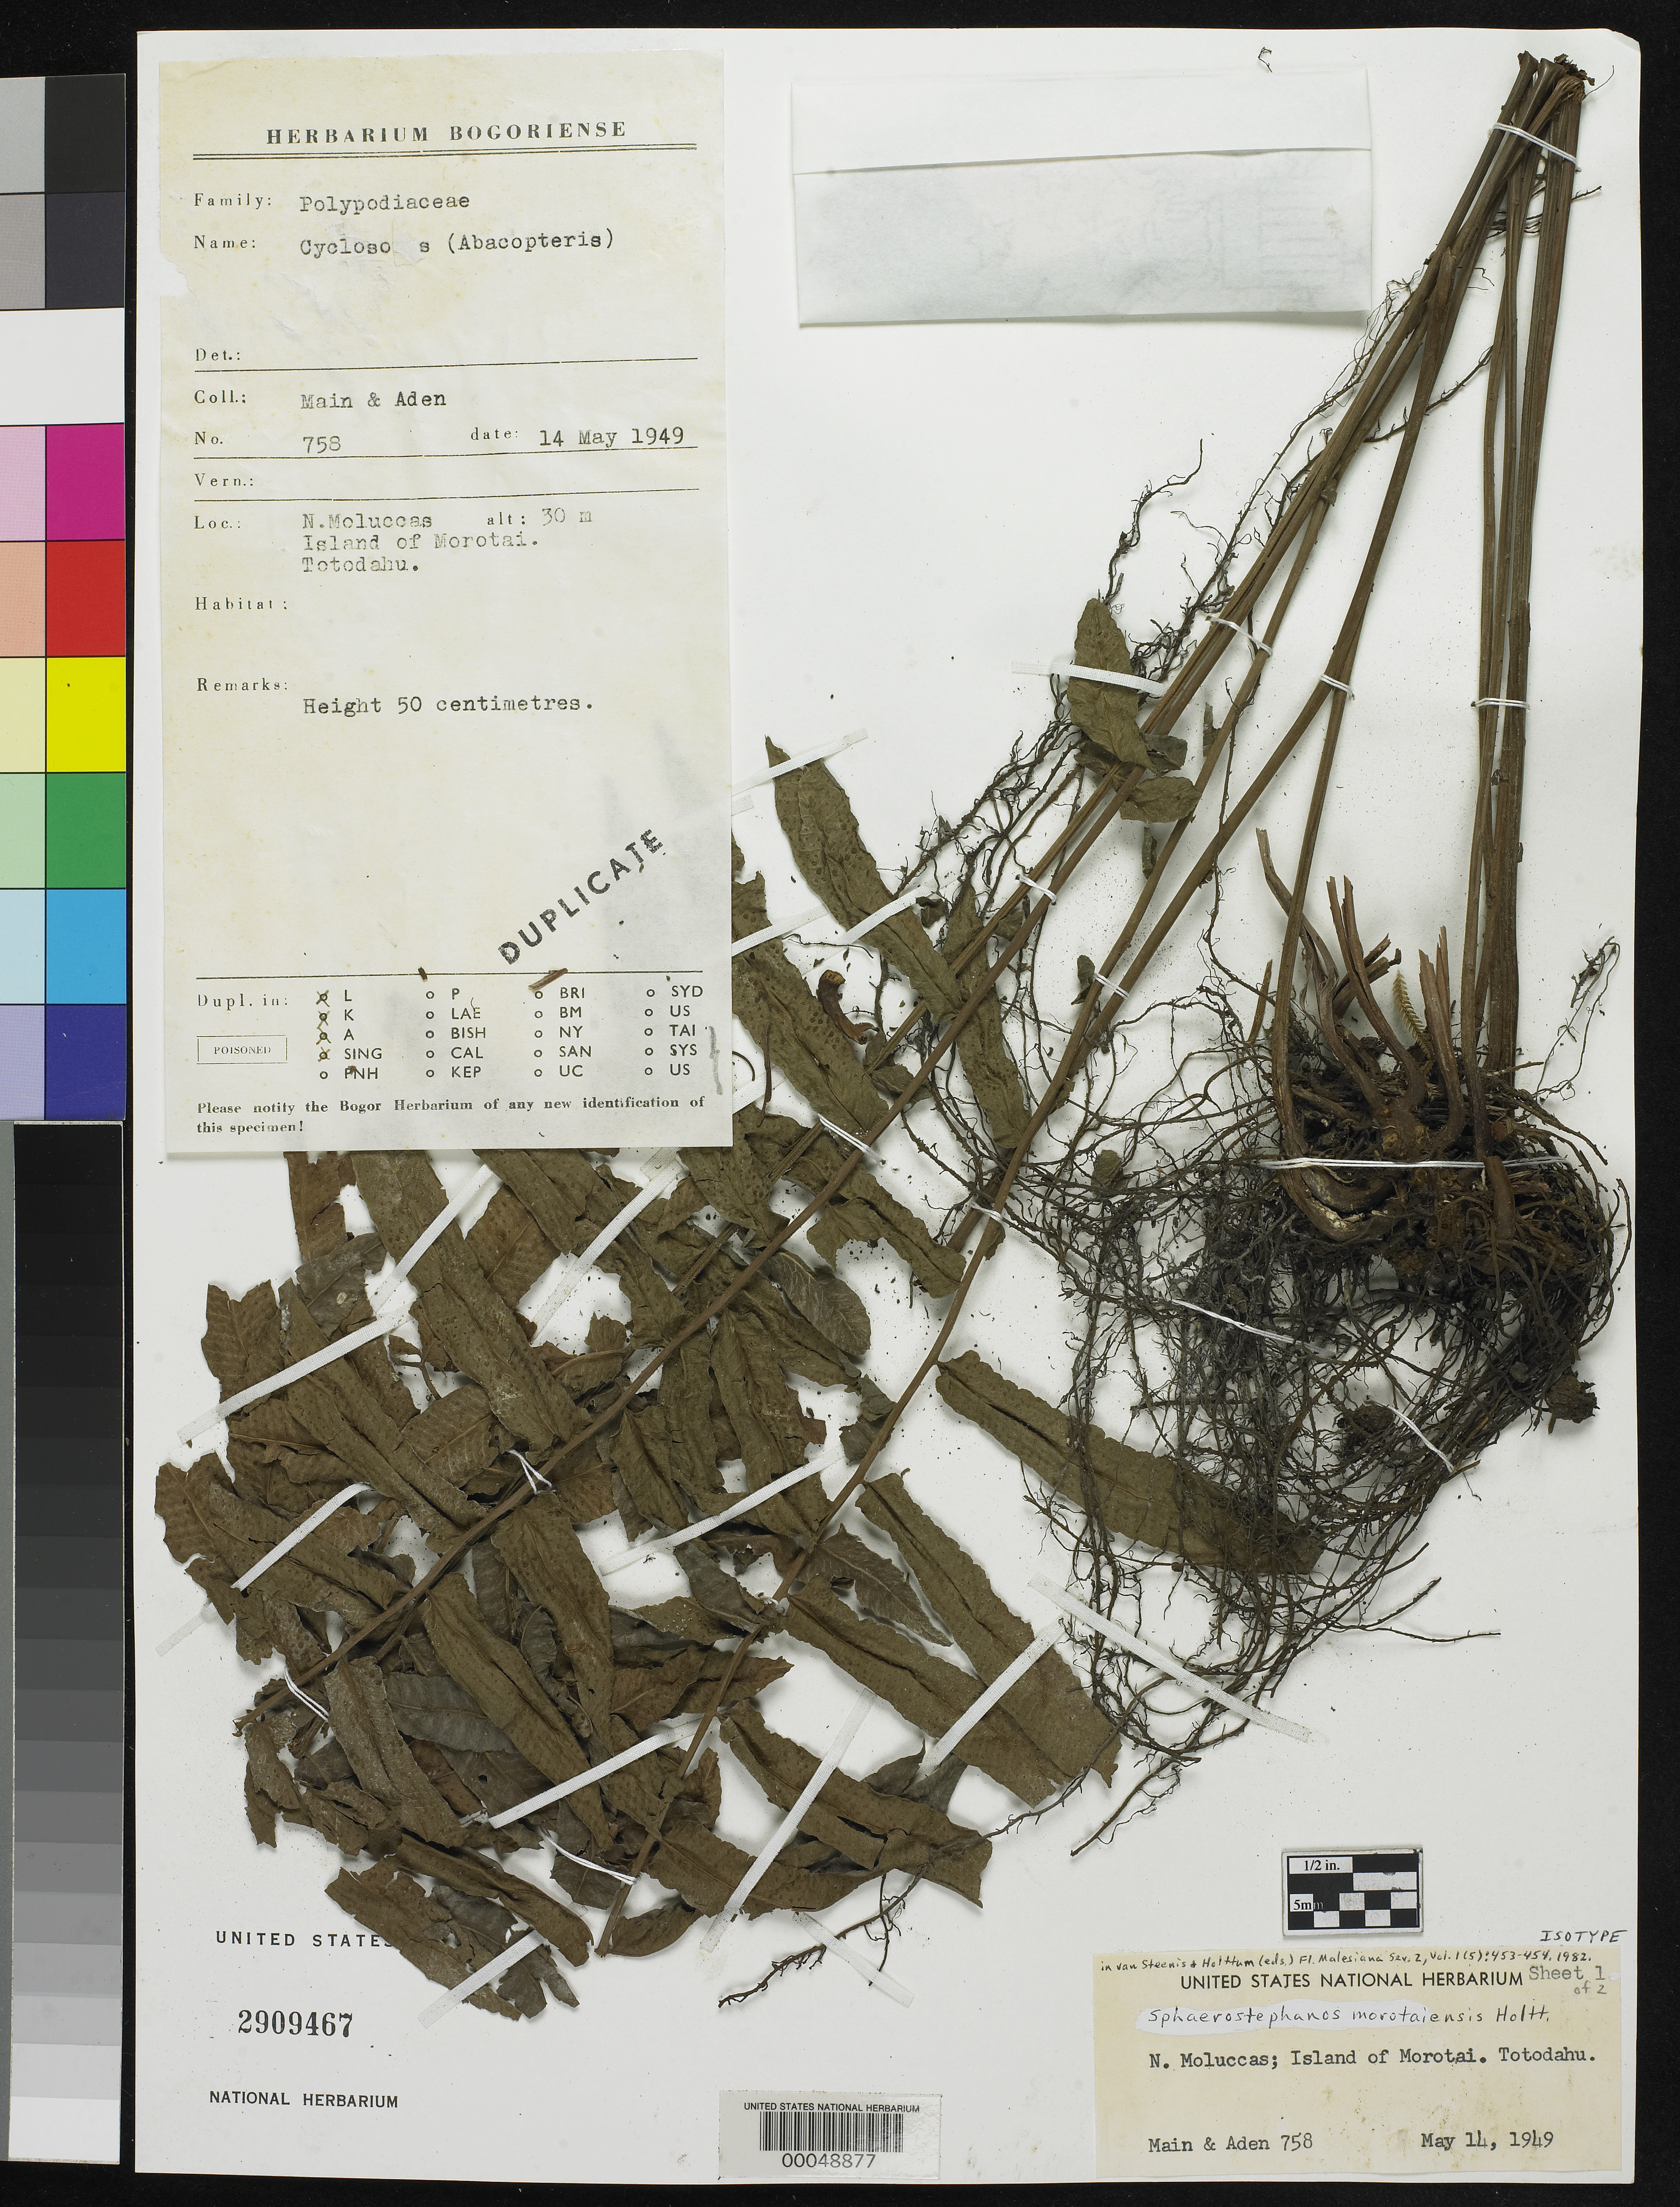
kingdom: Plantae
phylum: Tracheophyta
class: Polypodiopsida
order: Polypodiales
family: Thelypteridaceae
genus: Sphaerostephanos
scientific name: Sphaerostephanos morotaiensis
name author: Holttum in Steenis & Holttum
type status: Isotype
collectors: T. Main & -- Aden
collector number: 758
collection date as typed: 14 May 1949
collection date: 1949-05-14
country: Indonesia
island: Morotai Island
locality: Totodahu.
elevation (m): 30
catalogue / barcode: US 2909467